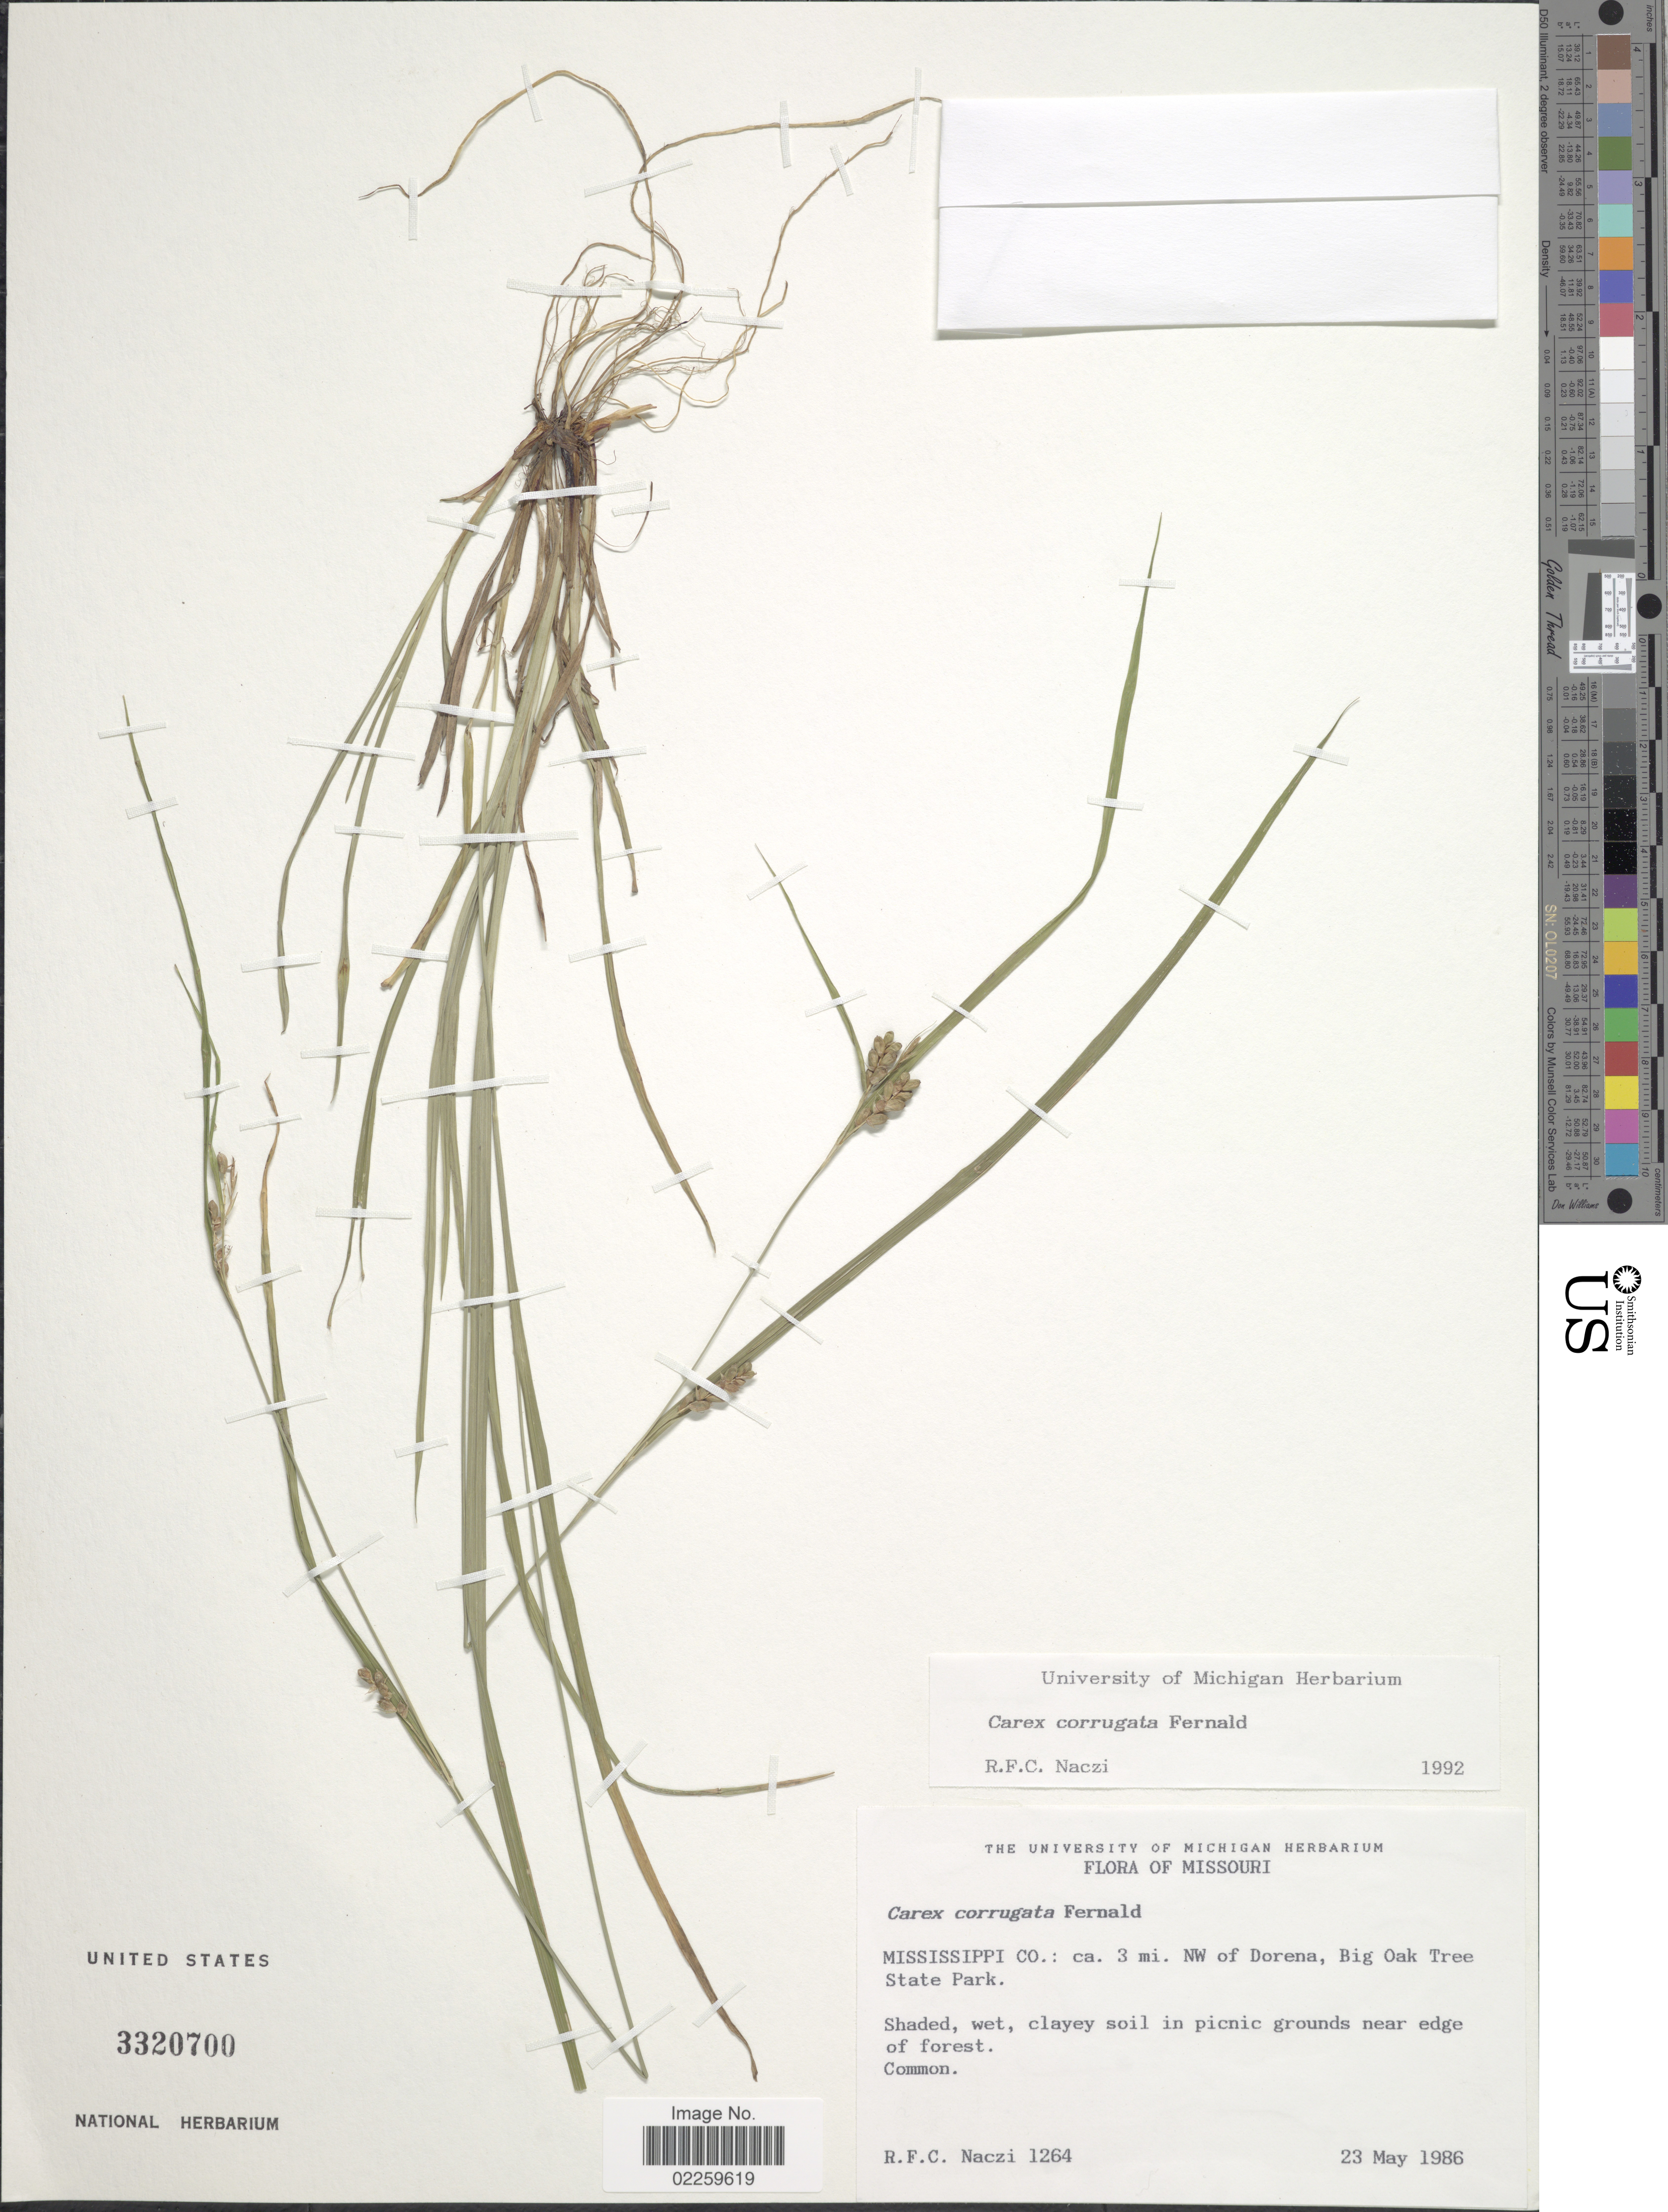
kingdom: Plantae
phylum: Tracheophyta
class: Liliopsida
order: Poales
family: Cyperaceae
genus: Carex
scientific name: Carex corrugata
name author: Fernald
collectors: R. F. C. Naczi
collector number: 1264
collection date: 1986-05-23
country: United States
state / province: Mississippi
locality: Mississippi Co: ca. 3 mi. NW of Dorena, Big Oak Tree State Park.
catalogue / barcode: US 3320700